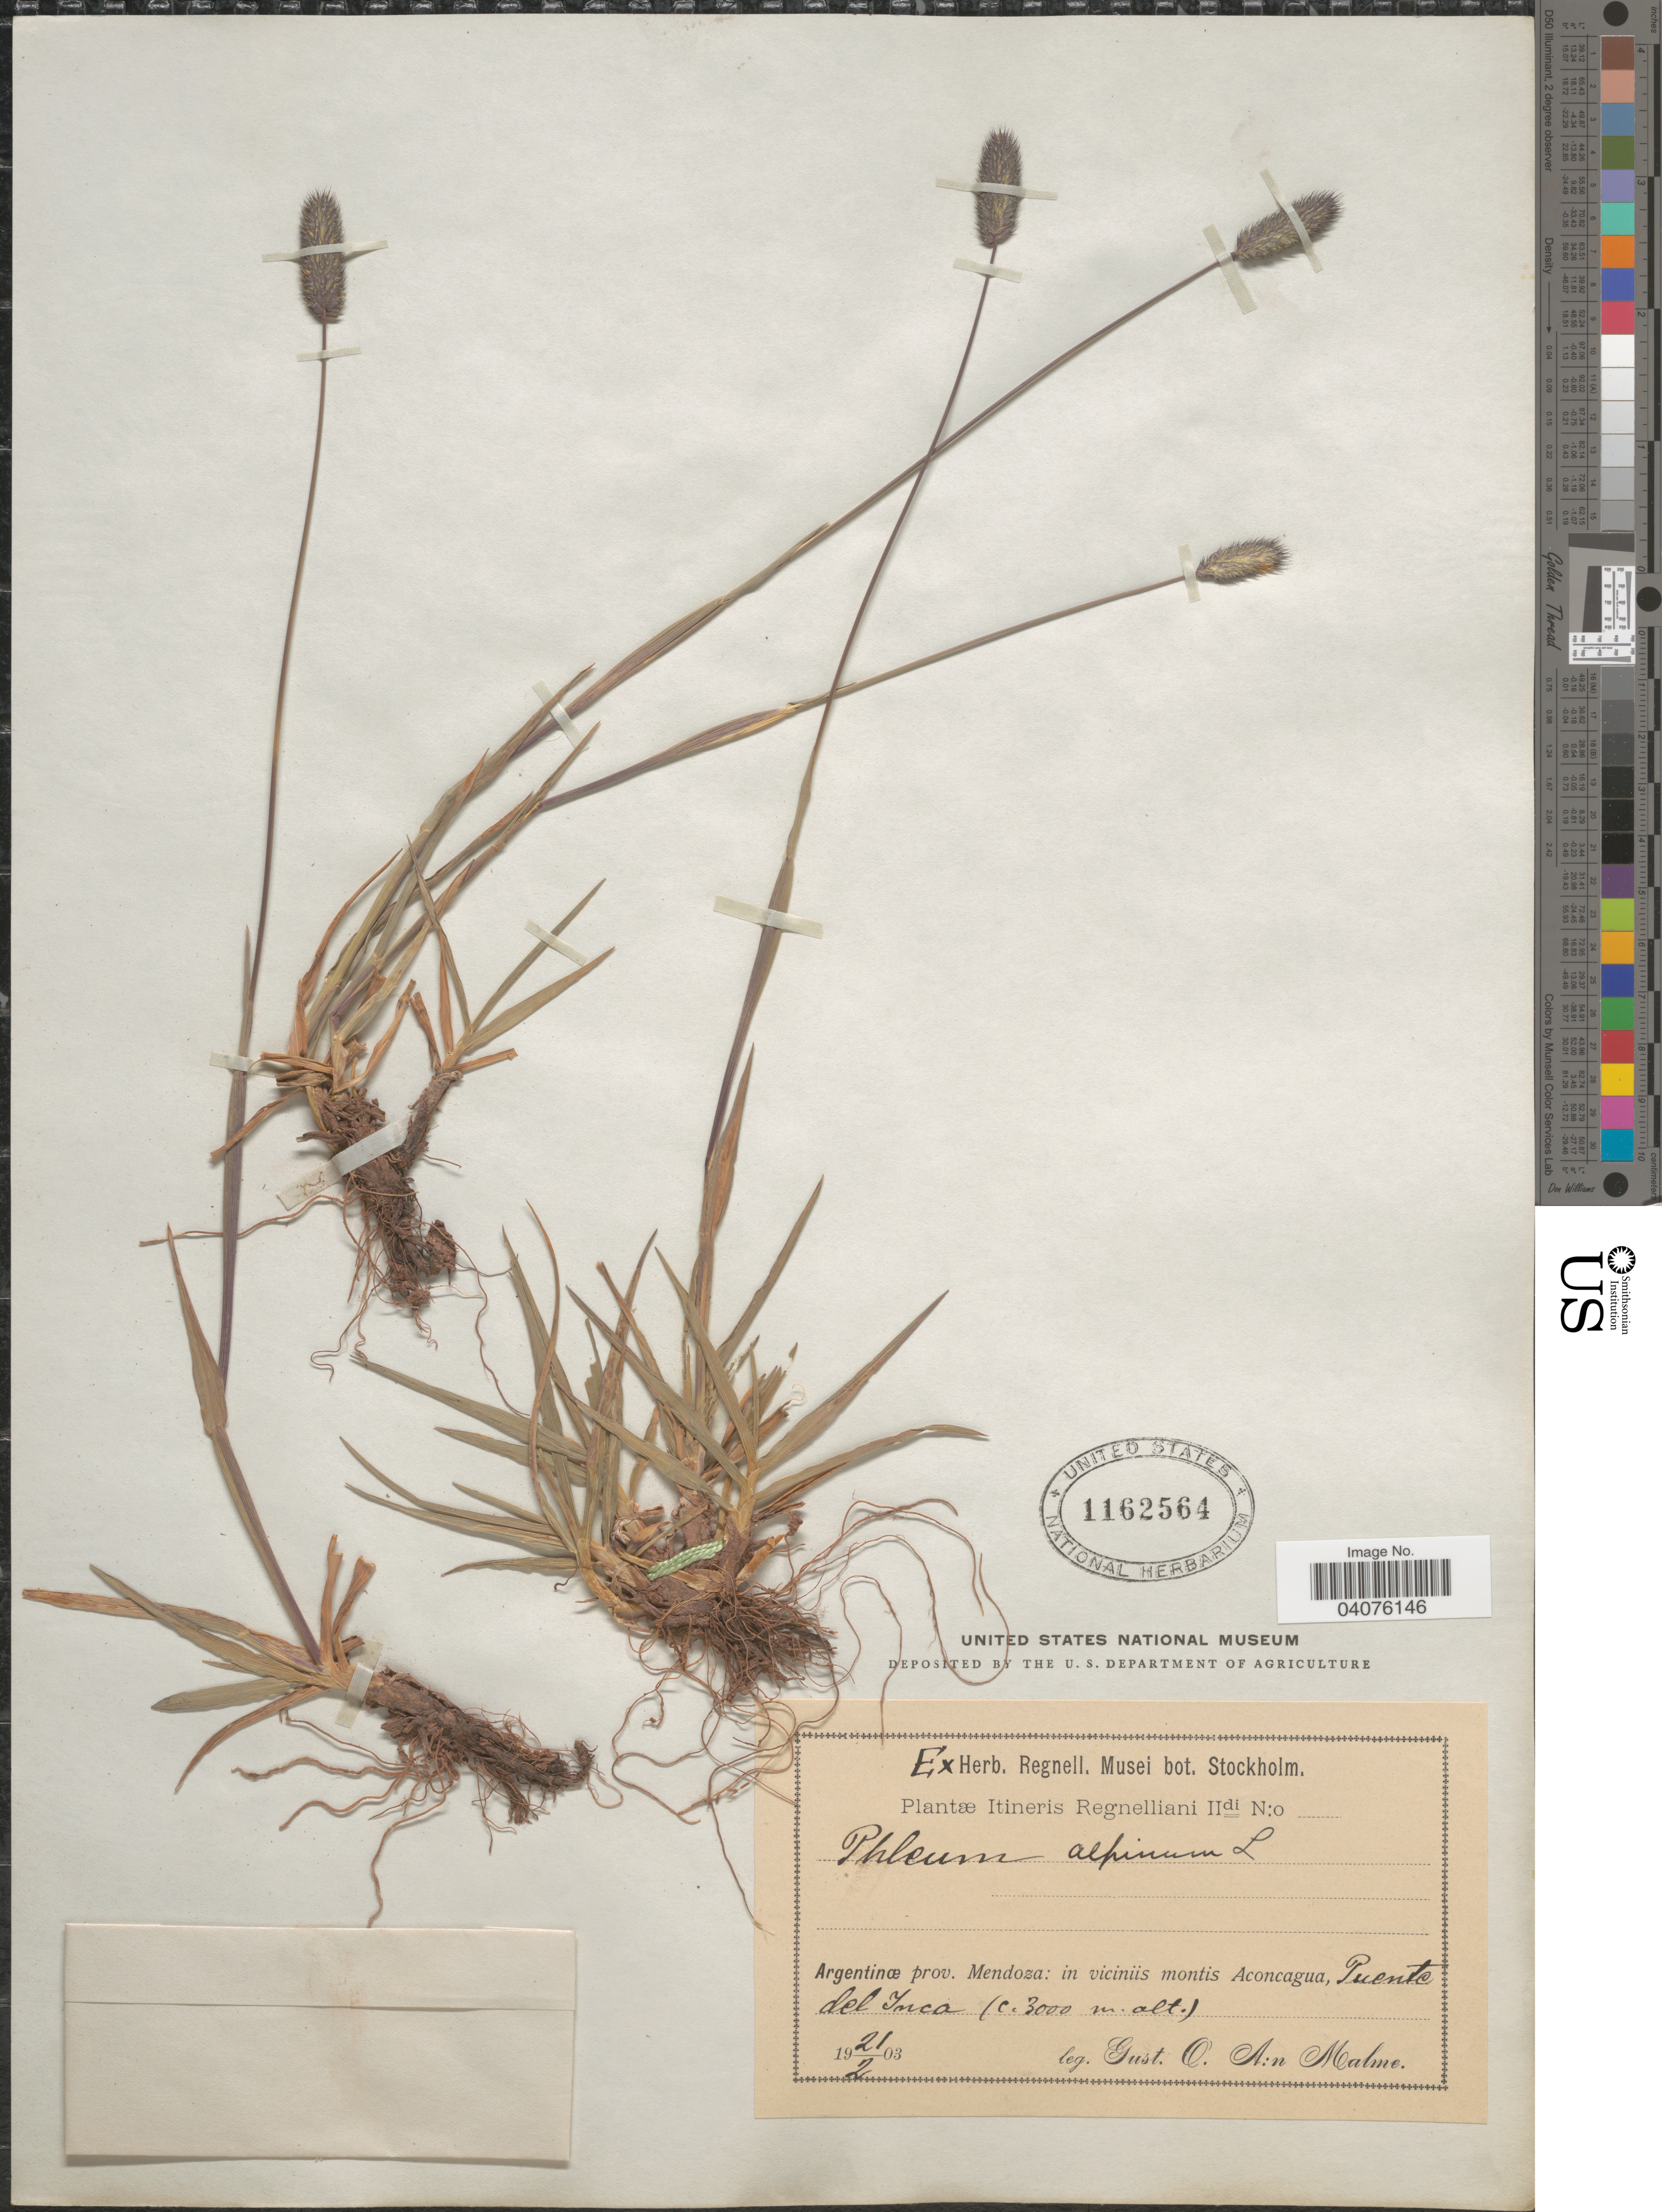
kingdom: Plantae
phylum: Tracheophyta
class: Liliopsida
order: Poales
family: Poaceae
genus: Phleum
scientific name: Phleum alpinum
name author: L.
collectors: G. O. A. Malme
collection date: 1903-02-21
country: Argentina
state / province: Mendoza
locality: Itineris Regnelliani Ildi. In viciniis montis Aconcagua, Puente del Inca.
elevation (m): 3000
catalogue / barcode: US 1162564